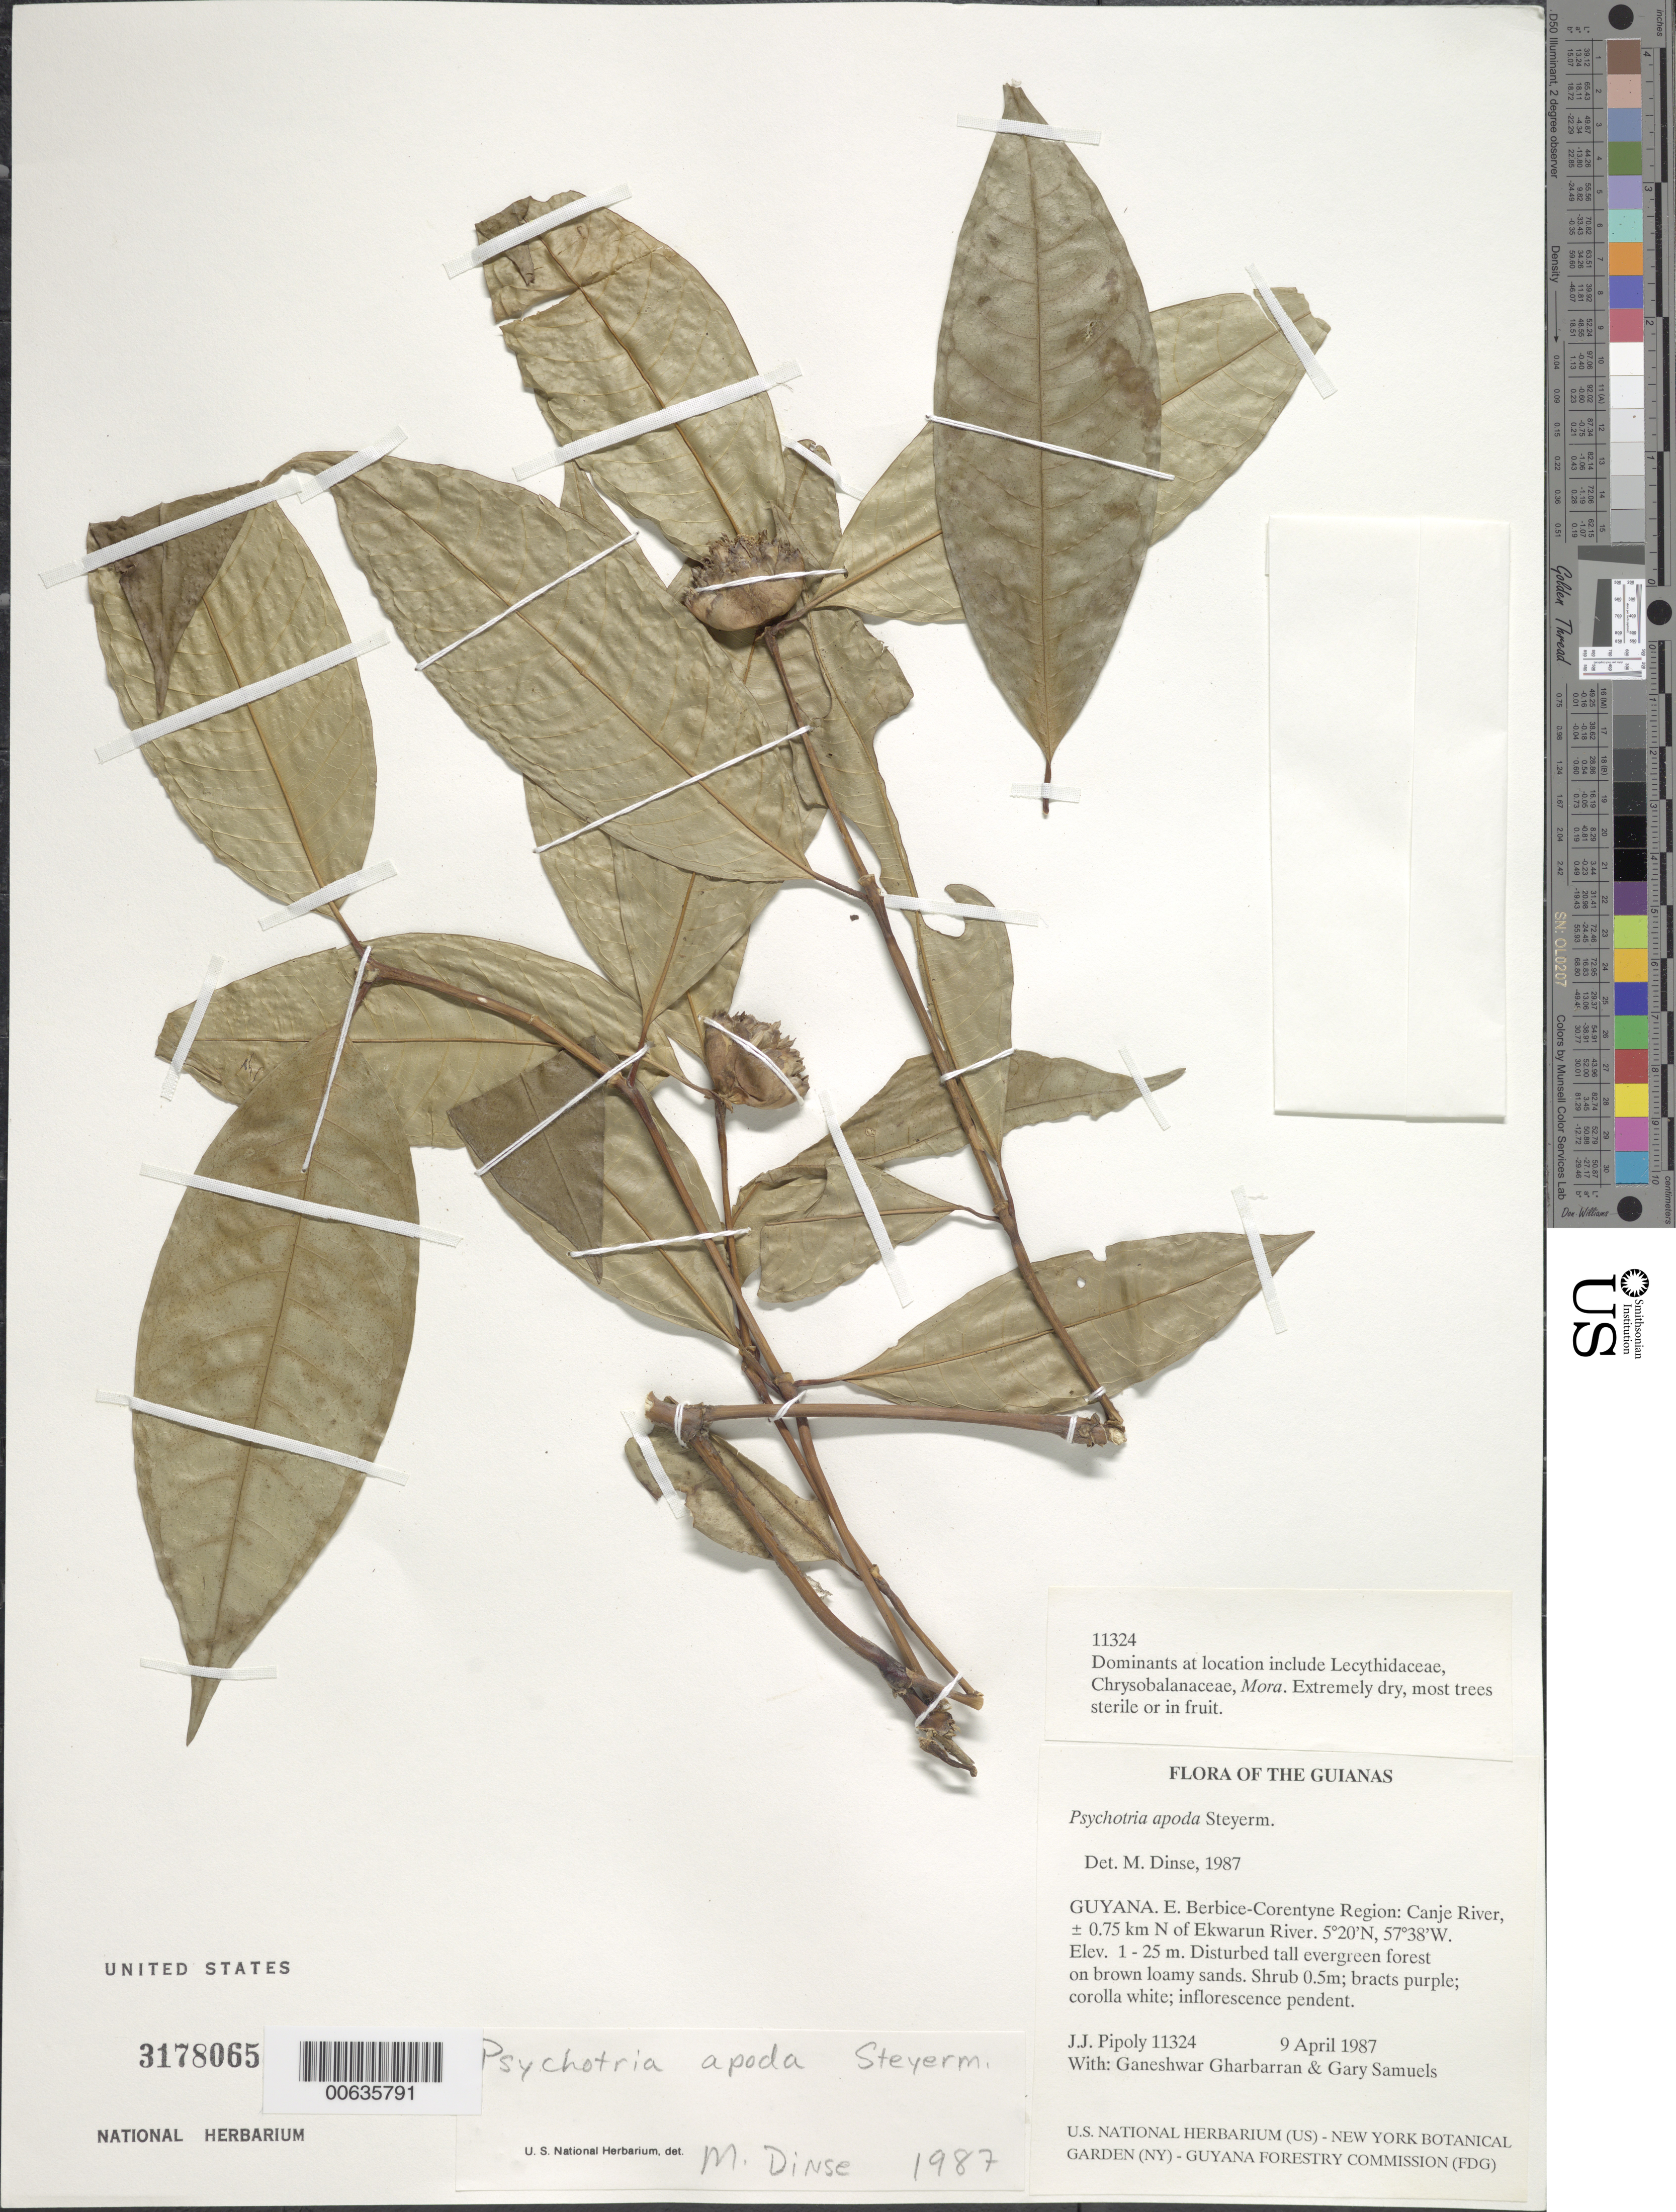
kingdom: Plantae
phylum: Tracheophyta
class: Magnoliopsida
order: Gentianales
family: Rubiaceae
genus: Palicourea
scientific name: Palicourea apoda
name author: (Steyerm.) Delprete & J.H. Kirkbr.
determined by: Kirkbride, J. H., Jr.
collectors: J. J. Pipoly, G. Gharbarran & G. Samuels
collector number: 11324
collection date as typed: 9 April 1987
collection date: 1987-04-09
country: Guyana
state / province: E. Berbice-Corentyne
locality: Canje River, ± 0.75 km N of Ekwarun River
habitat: Disturbed tall evergreen forest on brown loamy sands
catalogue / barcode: US 3178065